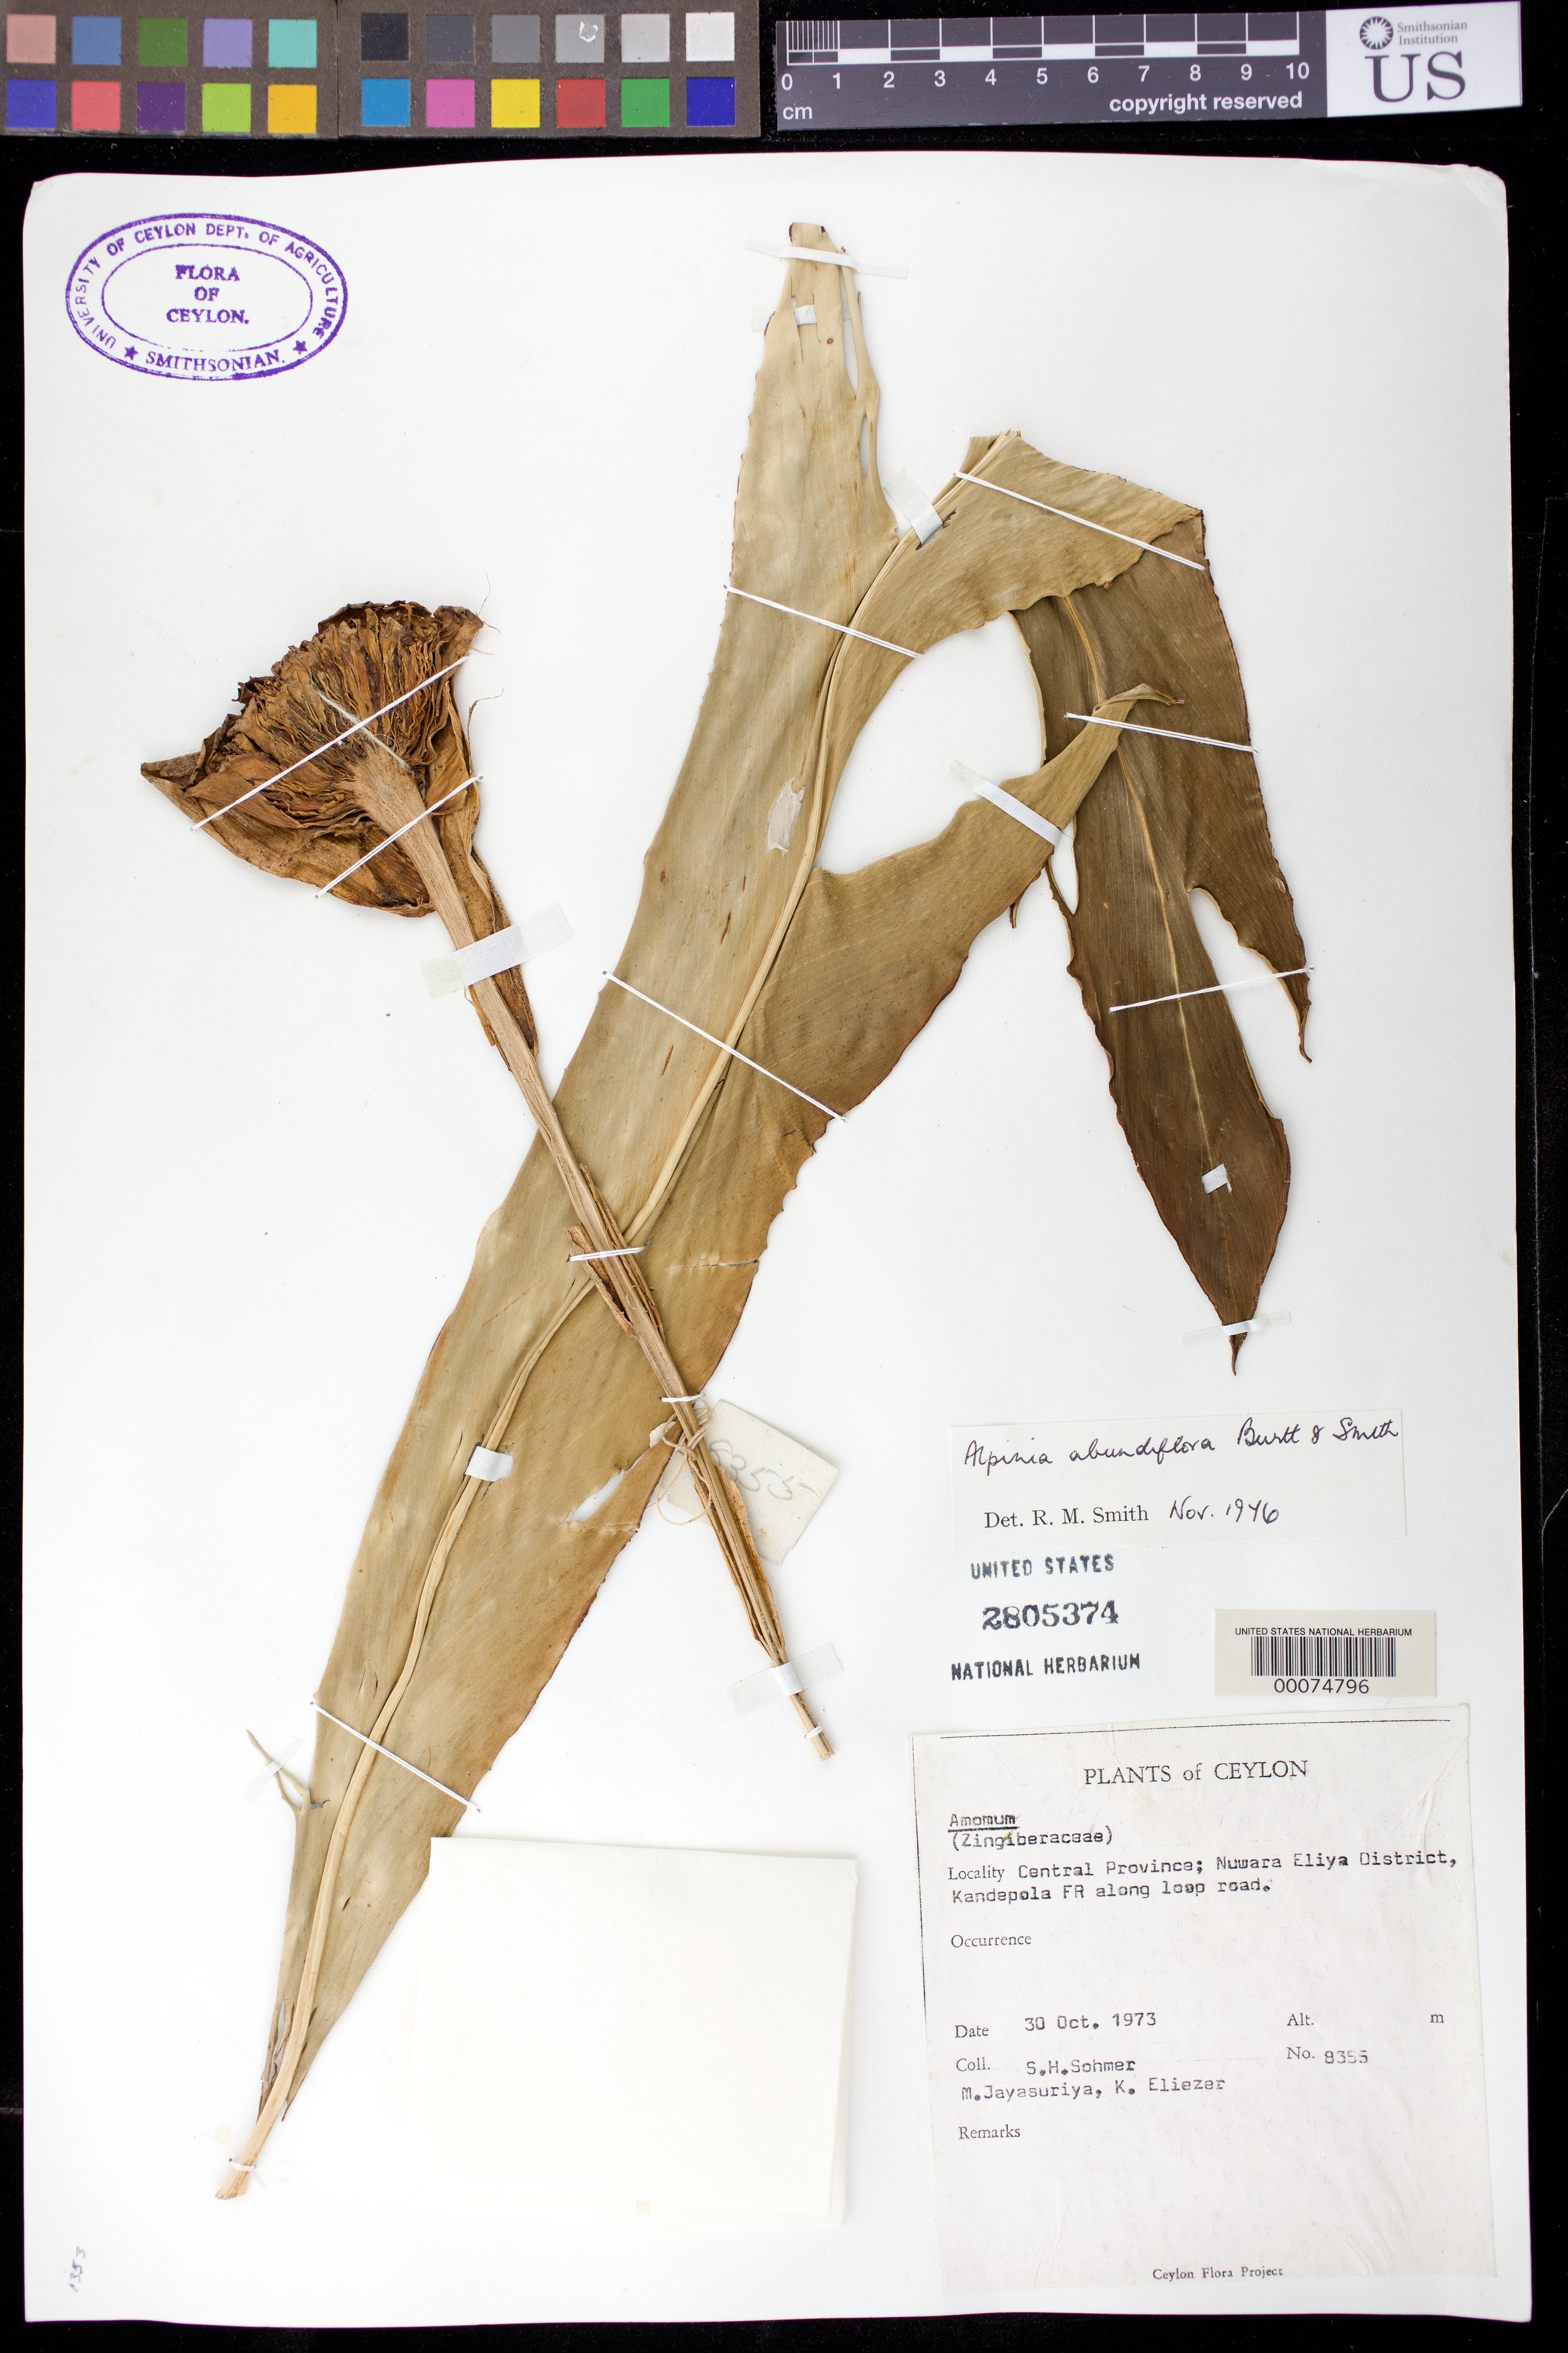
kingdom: Plantae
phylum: Tracheophyta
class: Liliopsida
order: Zingiberales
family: Zingiberaceae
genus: Alpinia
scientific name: Alpinia abundiflora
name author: Burtt & R.M. Sm.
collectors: S. H. Sohmer, A. H. Jayasuriya & K. Eliezer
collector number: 8355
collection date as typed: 30 Oct 1973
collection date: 1973-10-30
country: Sri Lanka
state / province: Central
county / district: Nuwara Eliya Dist.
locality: Kandepola fr along loop road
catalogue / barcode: US 2805374